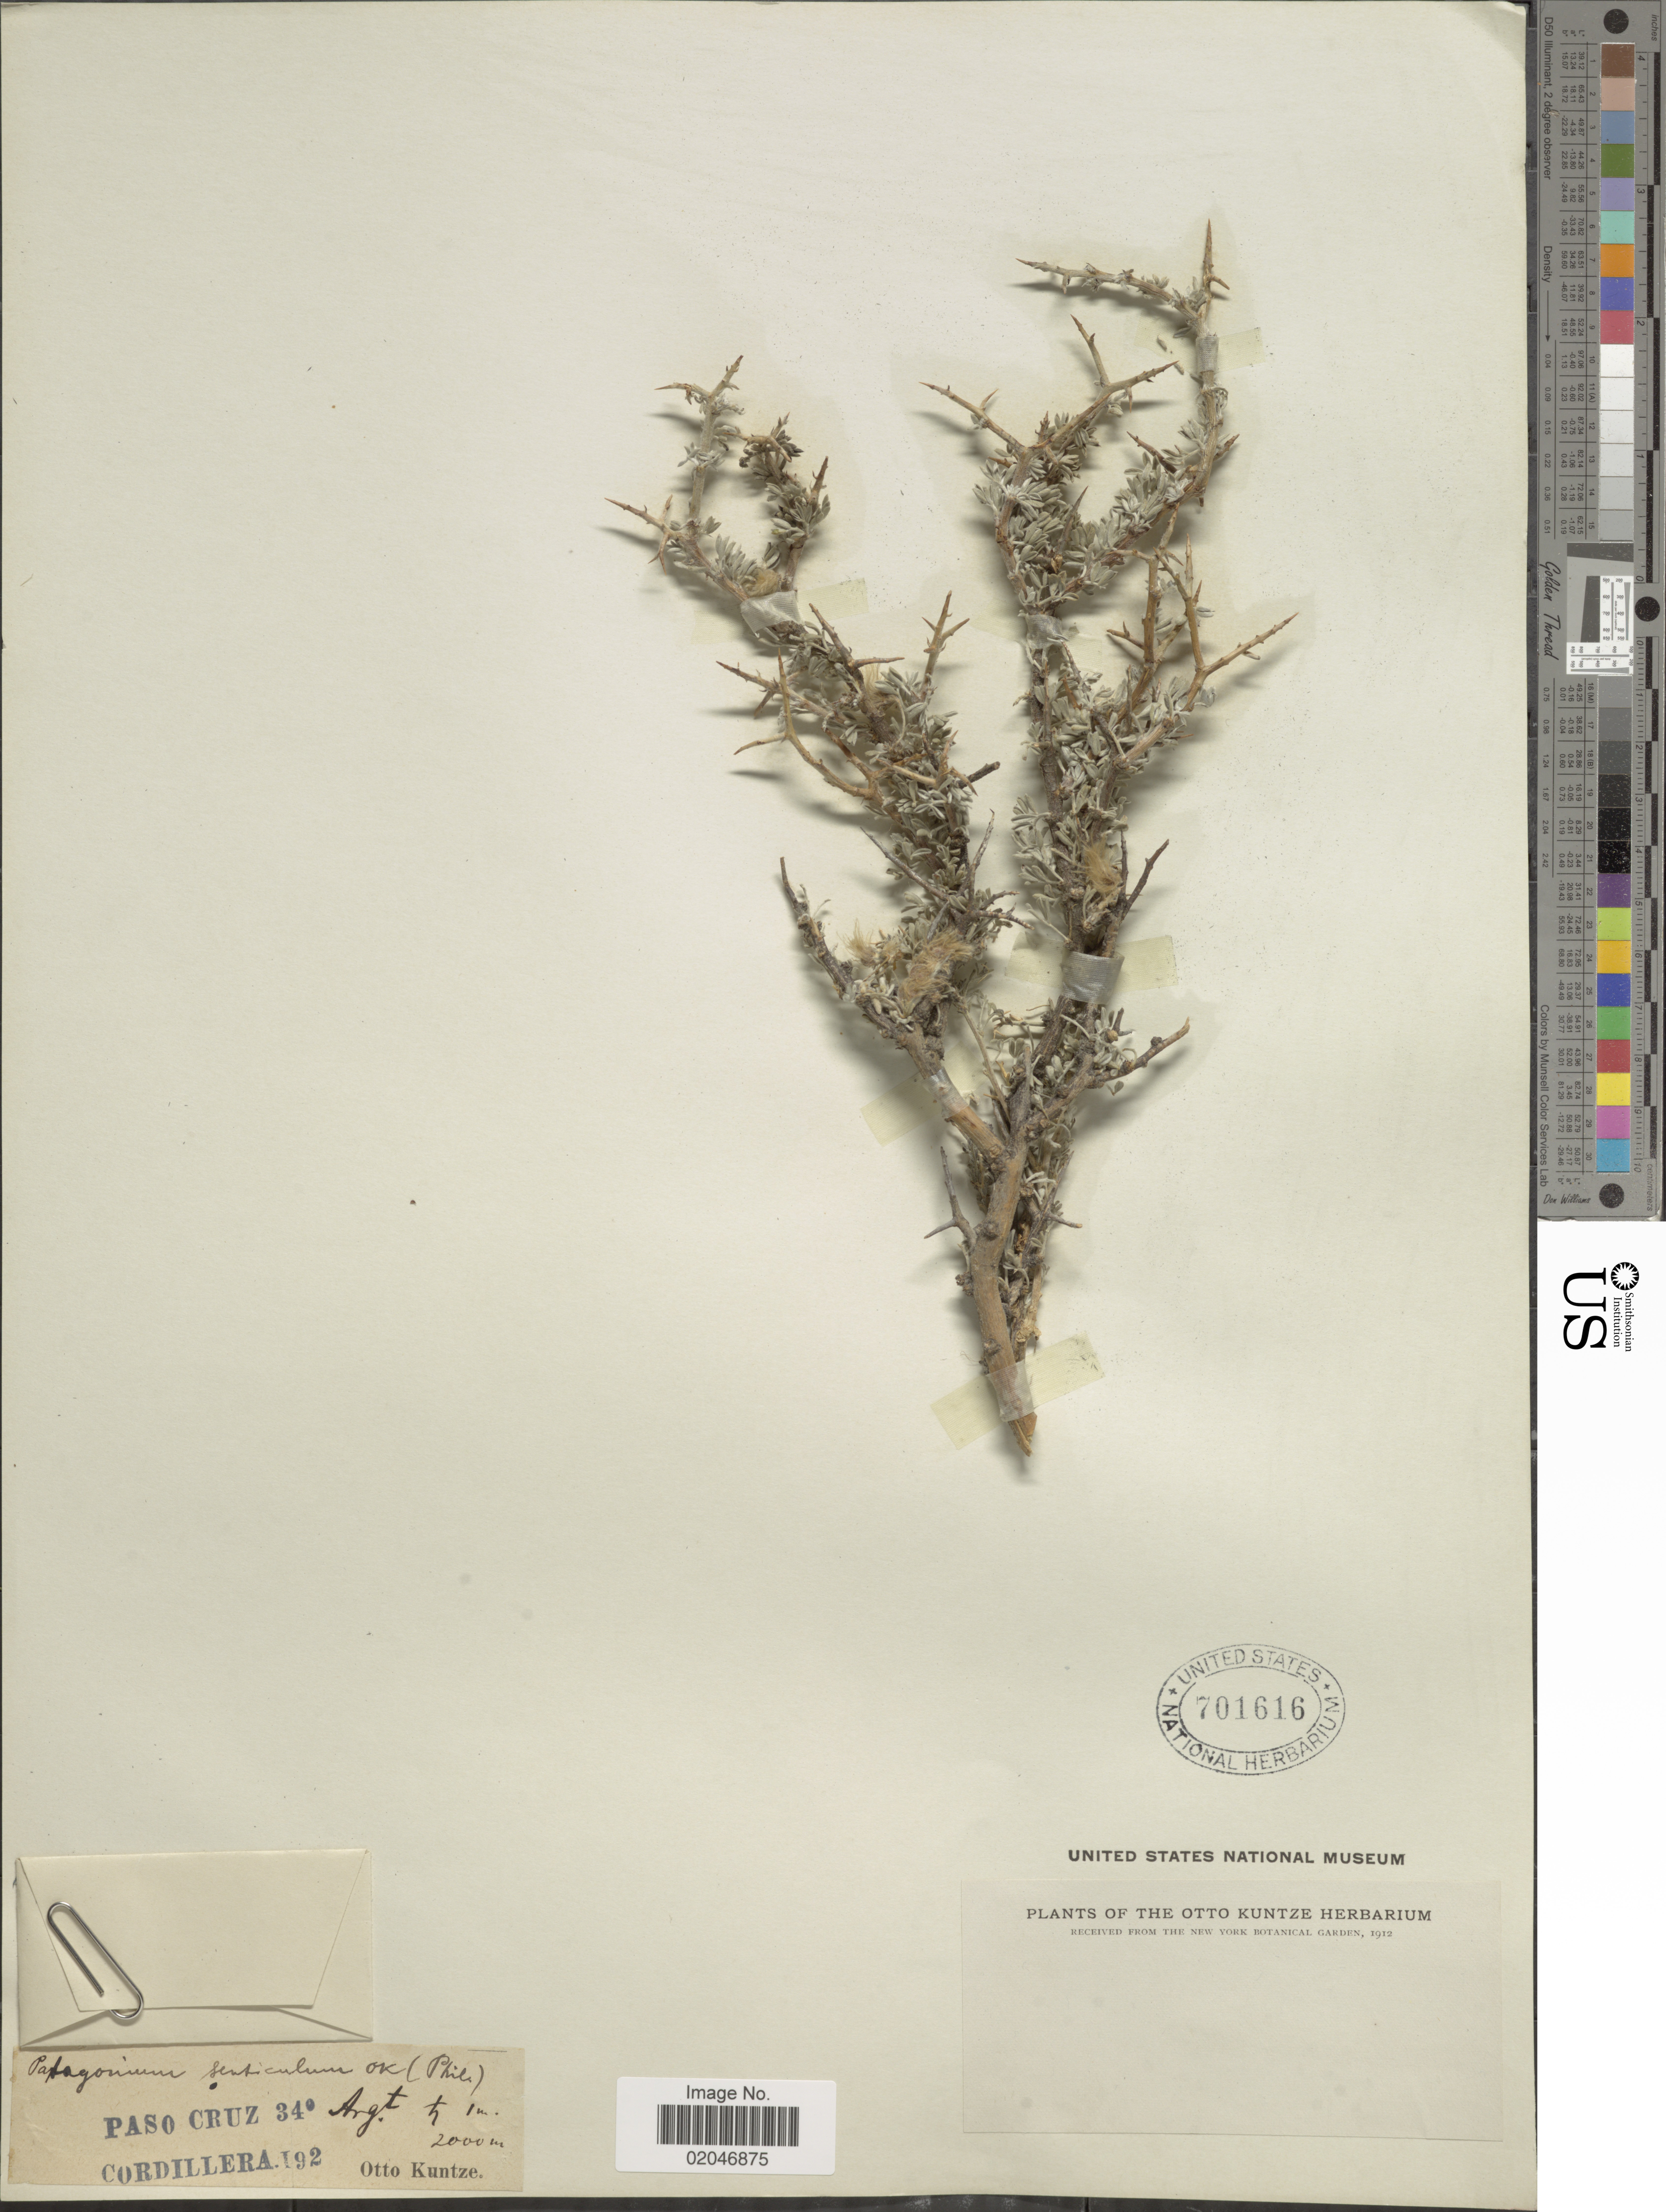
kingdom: Plantae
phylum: Tracheophyta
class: Magnoliopsida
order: Fabales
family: Fabaceae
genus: Adesmia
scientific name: Adesmia erinacea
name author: Phil.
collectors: C.E.O. Kuntze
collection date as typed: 192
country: Argentina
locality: Paso Cruz, Cordillera, Argt.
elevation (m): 2000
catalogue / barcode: US 701616